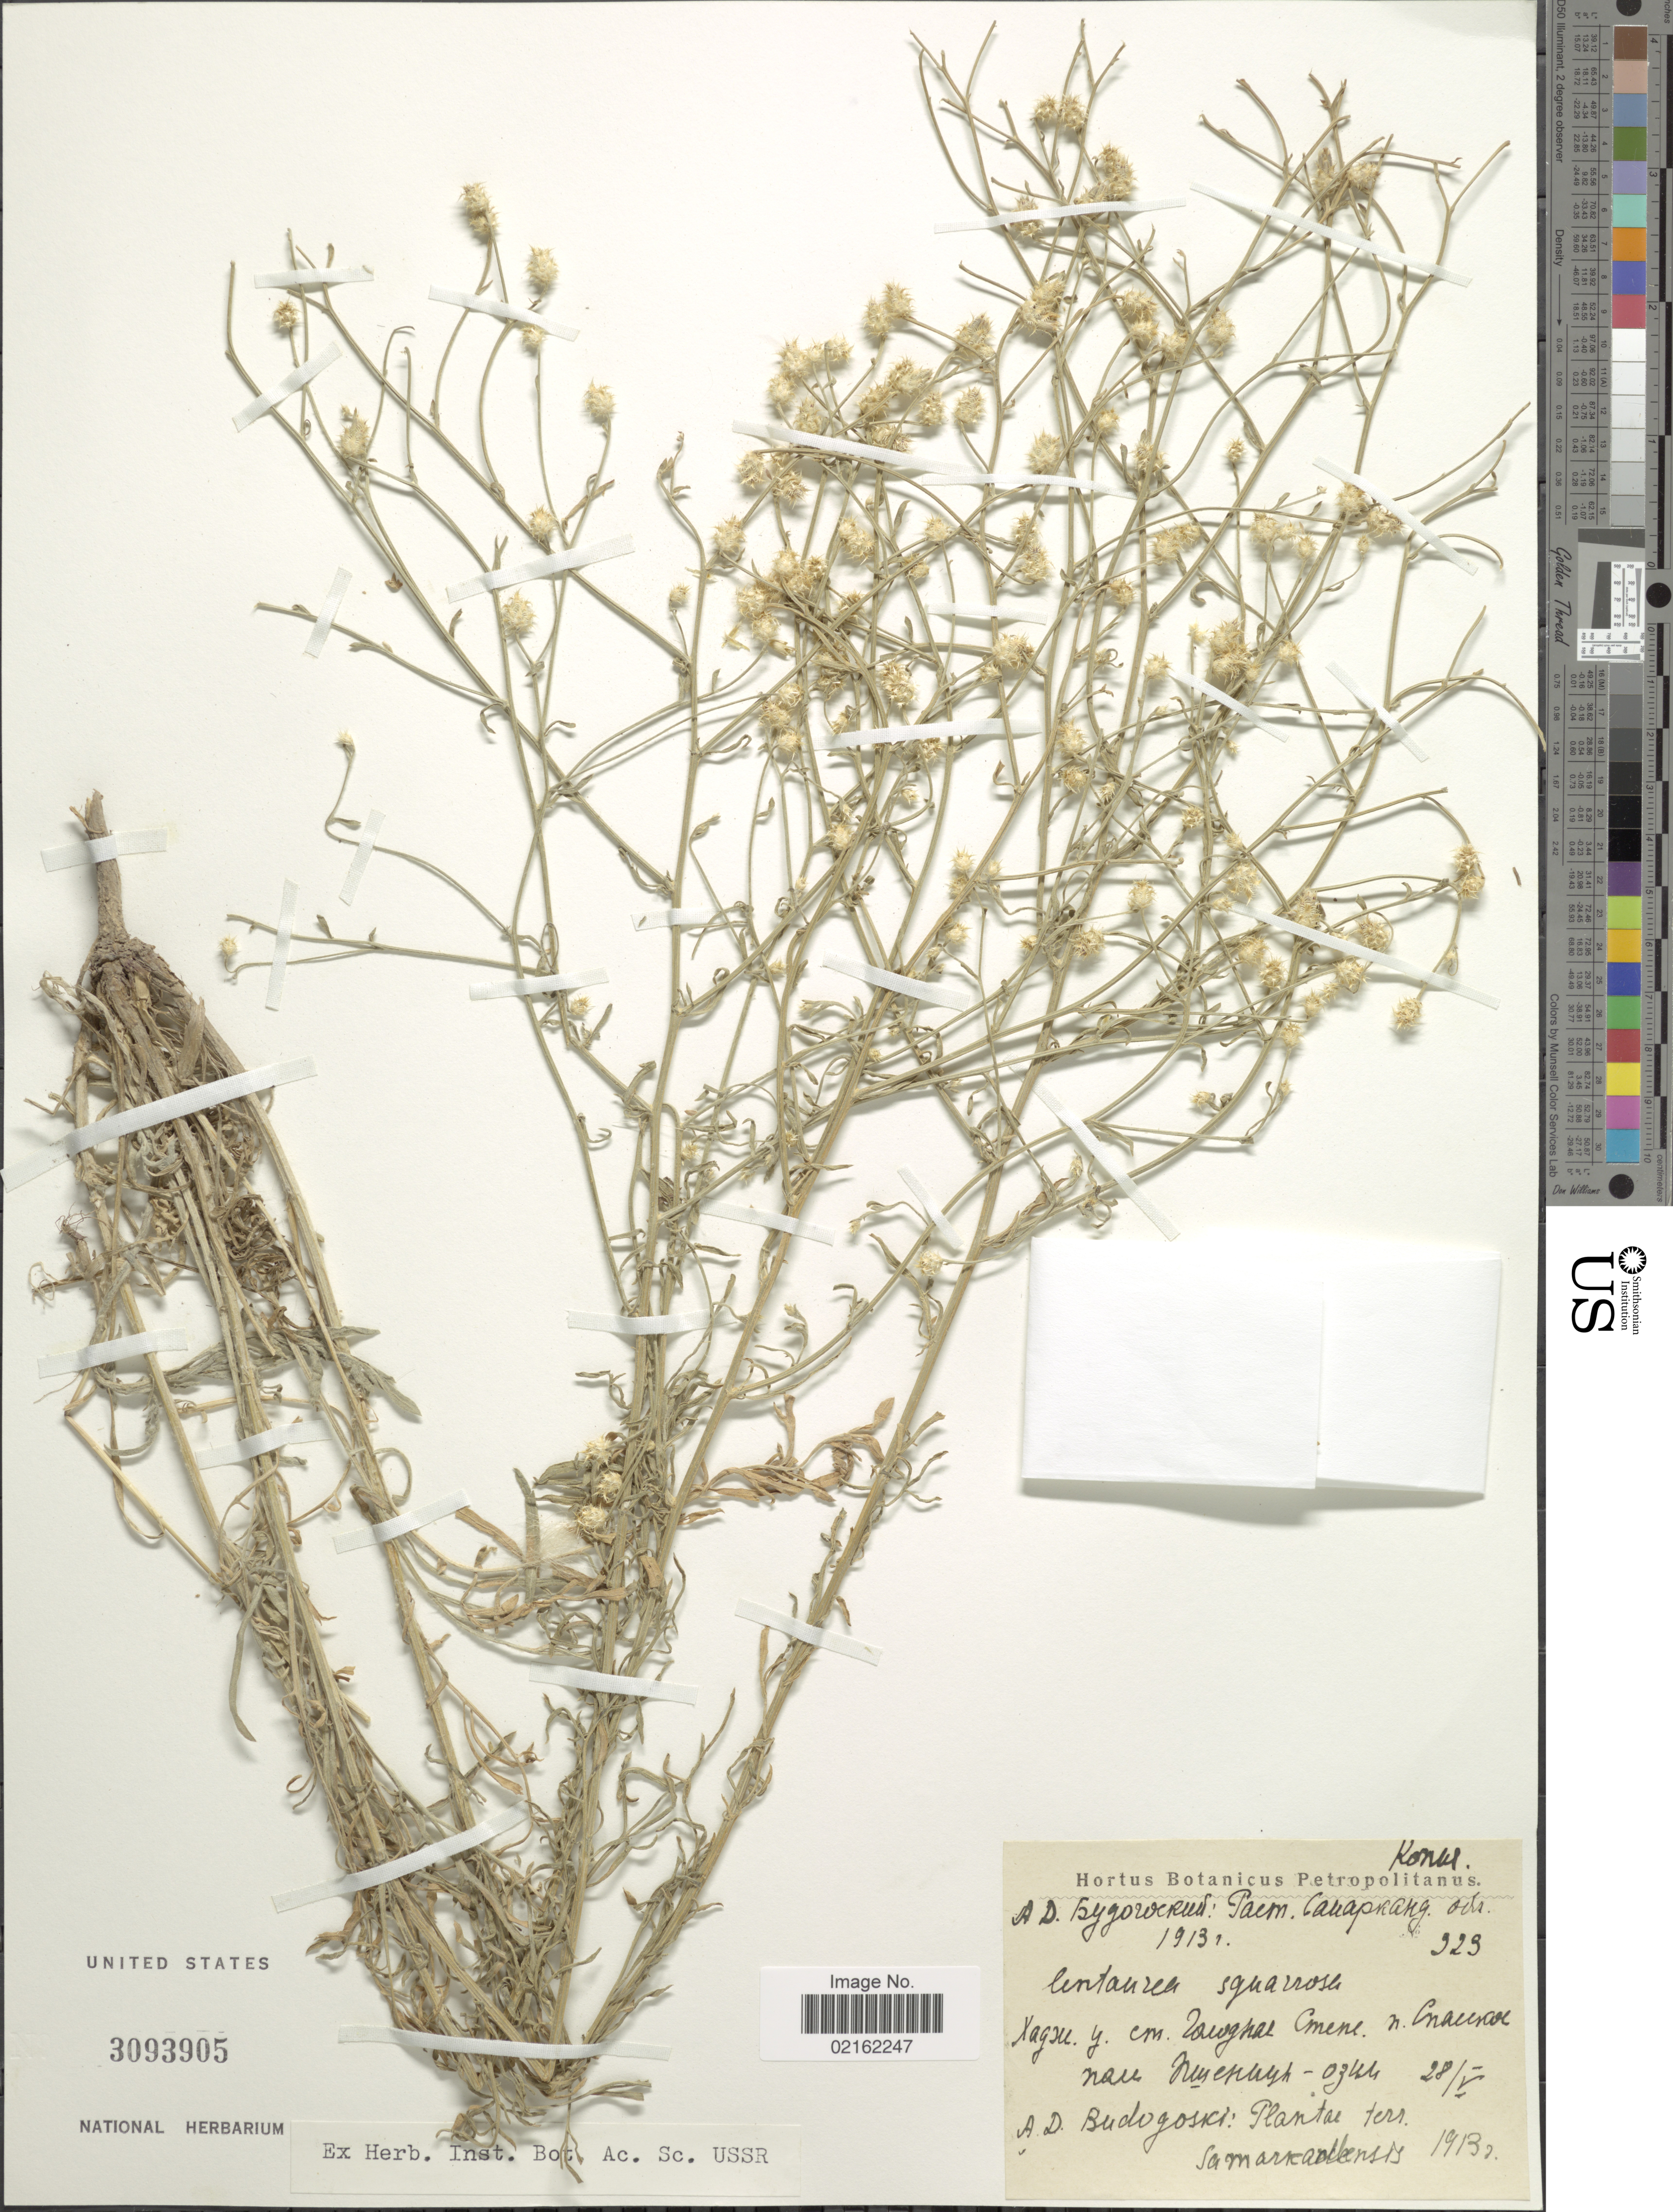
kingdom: Plantae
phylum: Tracheophyta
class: Magnoliopsida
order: Asterales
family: Asteraceae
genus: Centaurea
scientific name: Centaurea virgata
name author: Lam.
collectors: A. Budogoski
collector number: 325*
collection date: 1913-05-28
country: Uzbekistan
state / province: Samarqand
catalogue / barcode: US 3093905